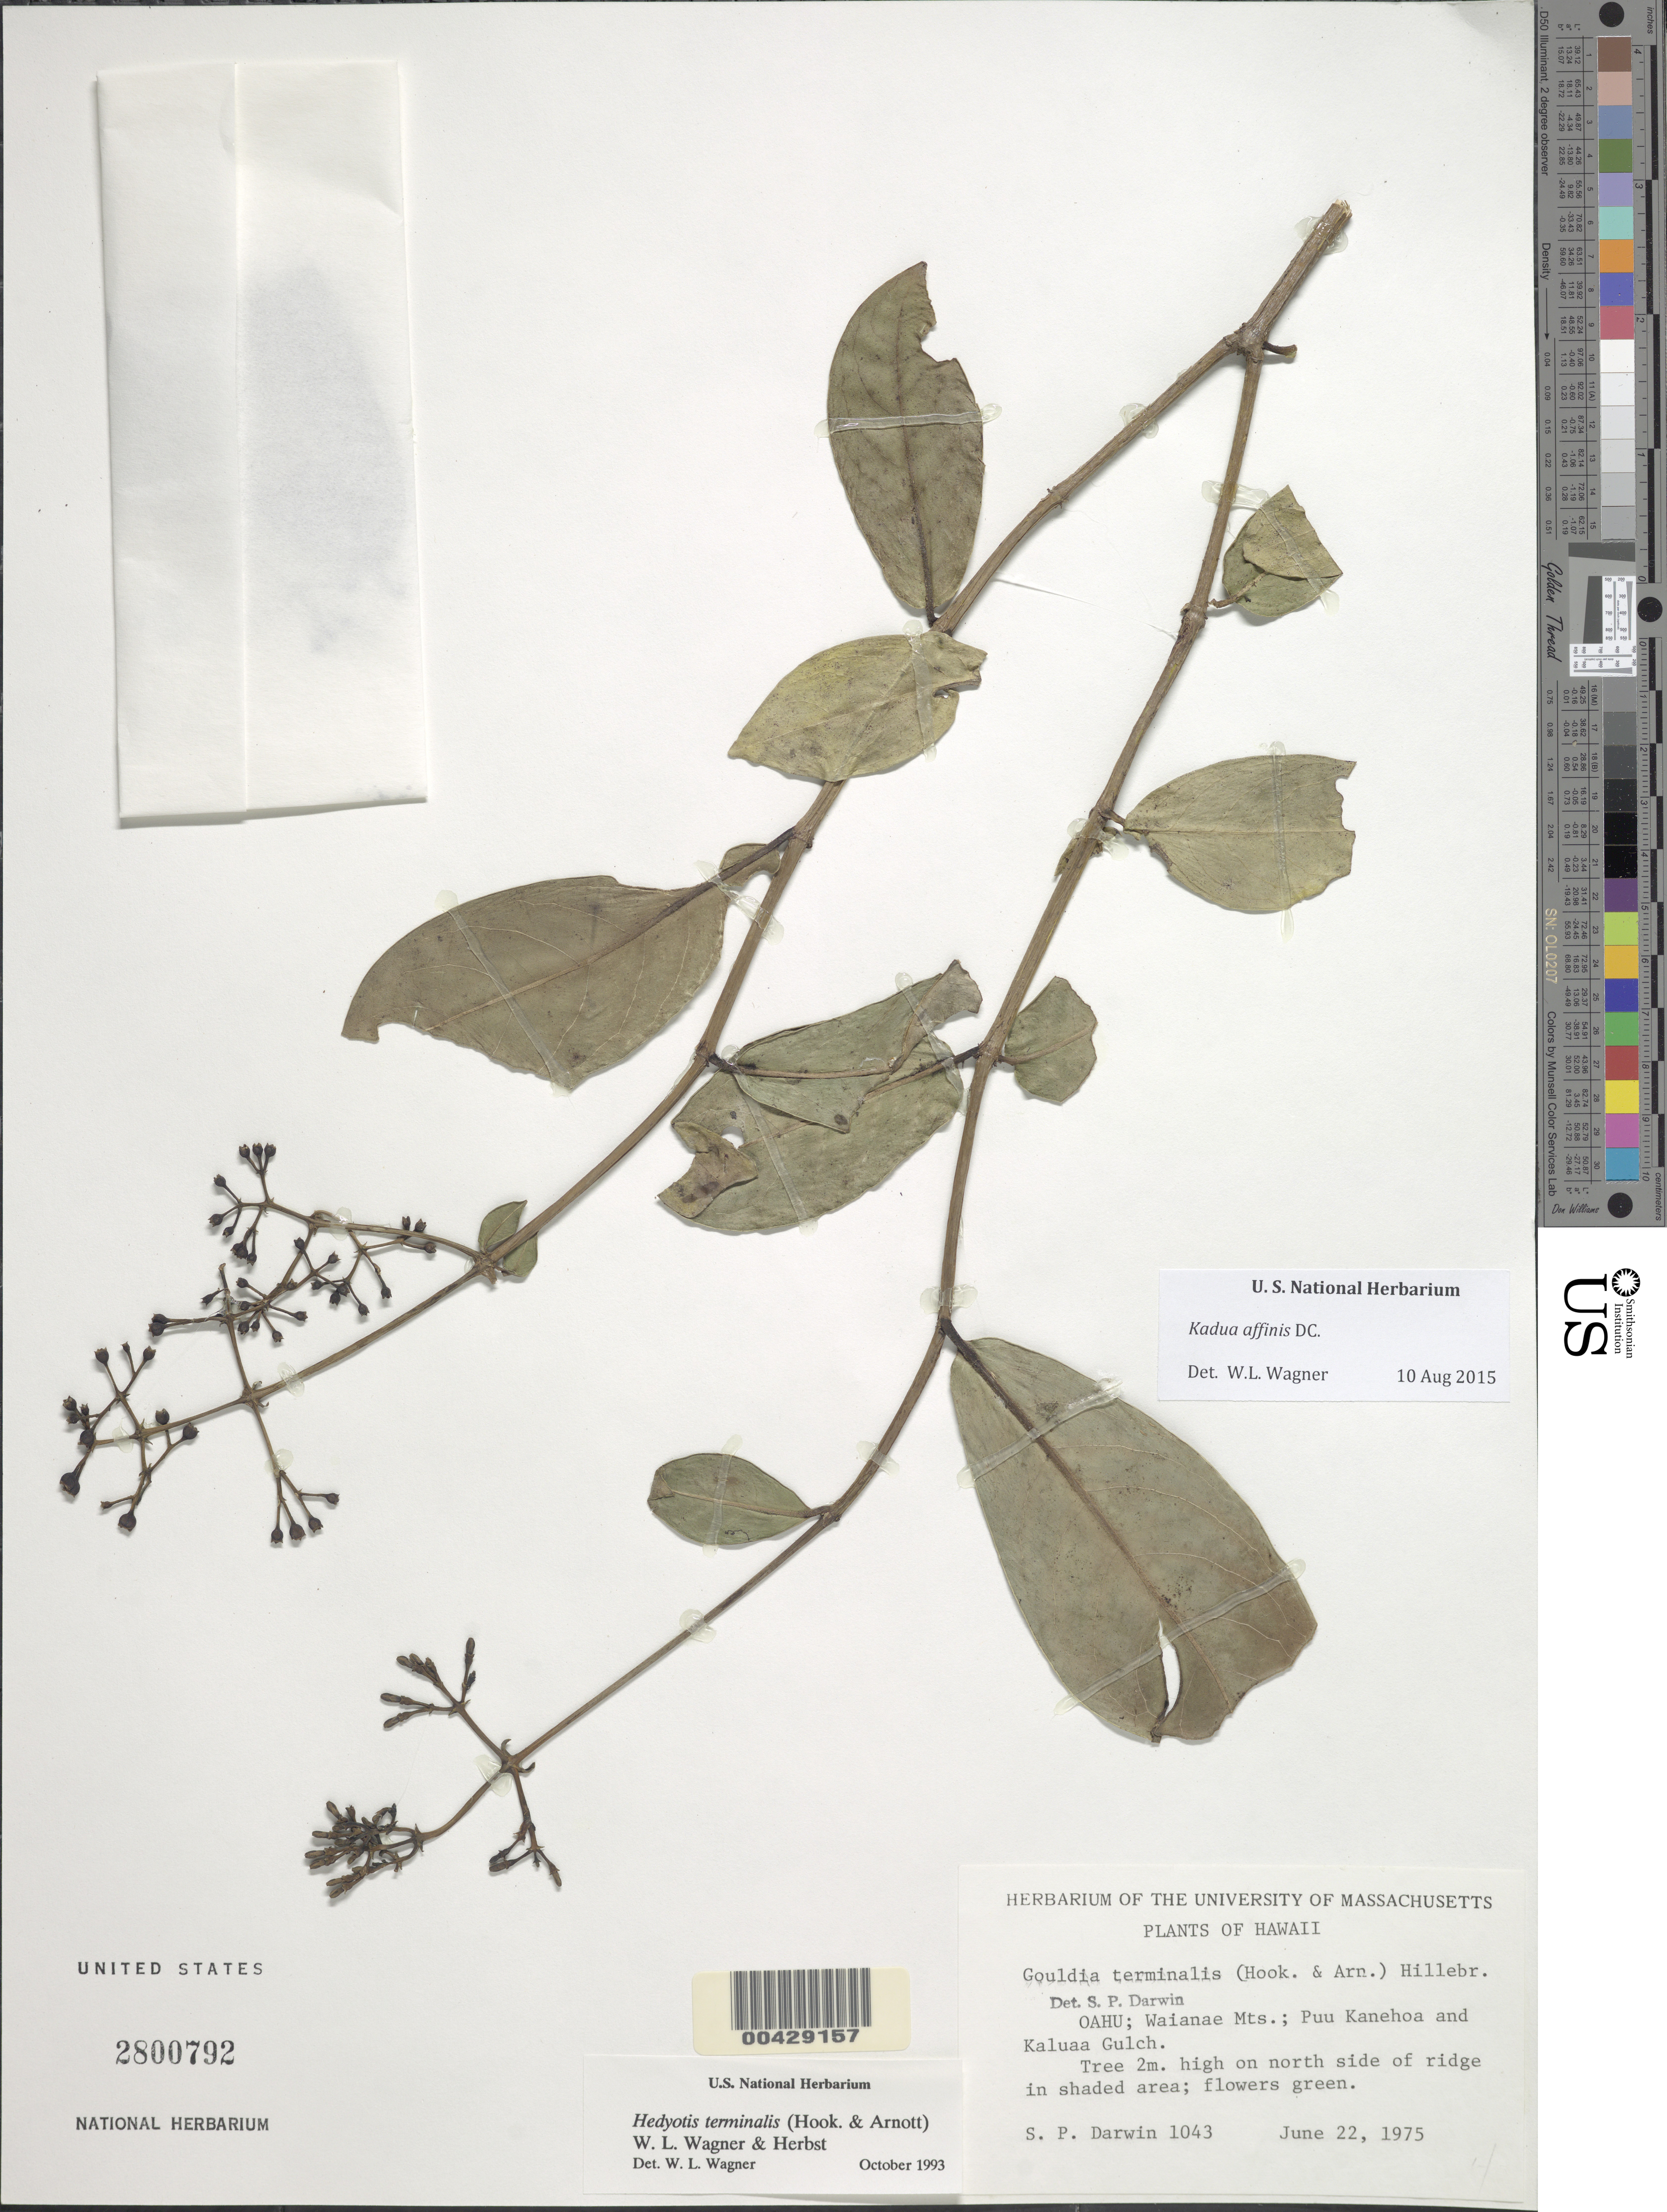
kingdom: Plantae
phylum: Tracheophyta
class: Magnoliopsida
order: Gentianales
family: Rubiaceae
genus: Kadua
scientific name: Kadua affinis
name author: DC.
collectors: S. P. Darwin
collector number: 1043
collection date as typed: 22 Jun 1975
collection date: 1975-06-22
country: United States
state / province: Hawaii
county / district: Honolulu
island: Oahu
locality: Waianae Mountains; Puu Kanehoa and Kaluaa Gulch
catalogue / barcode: US 2800792